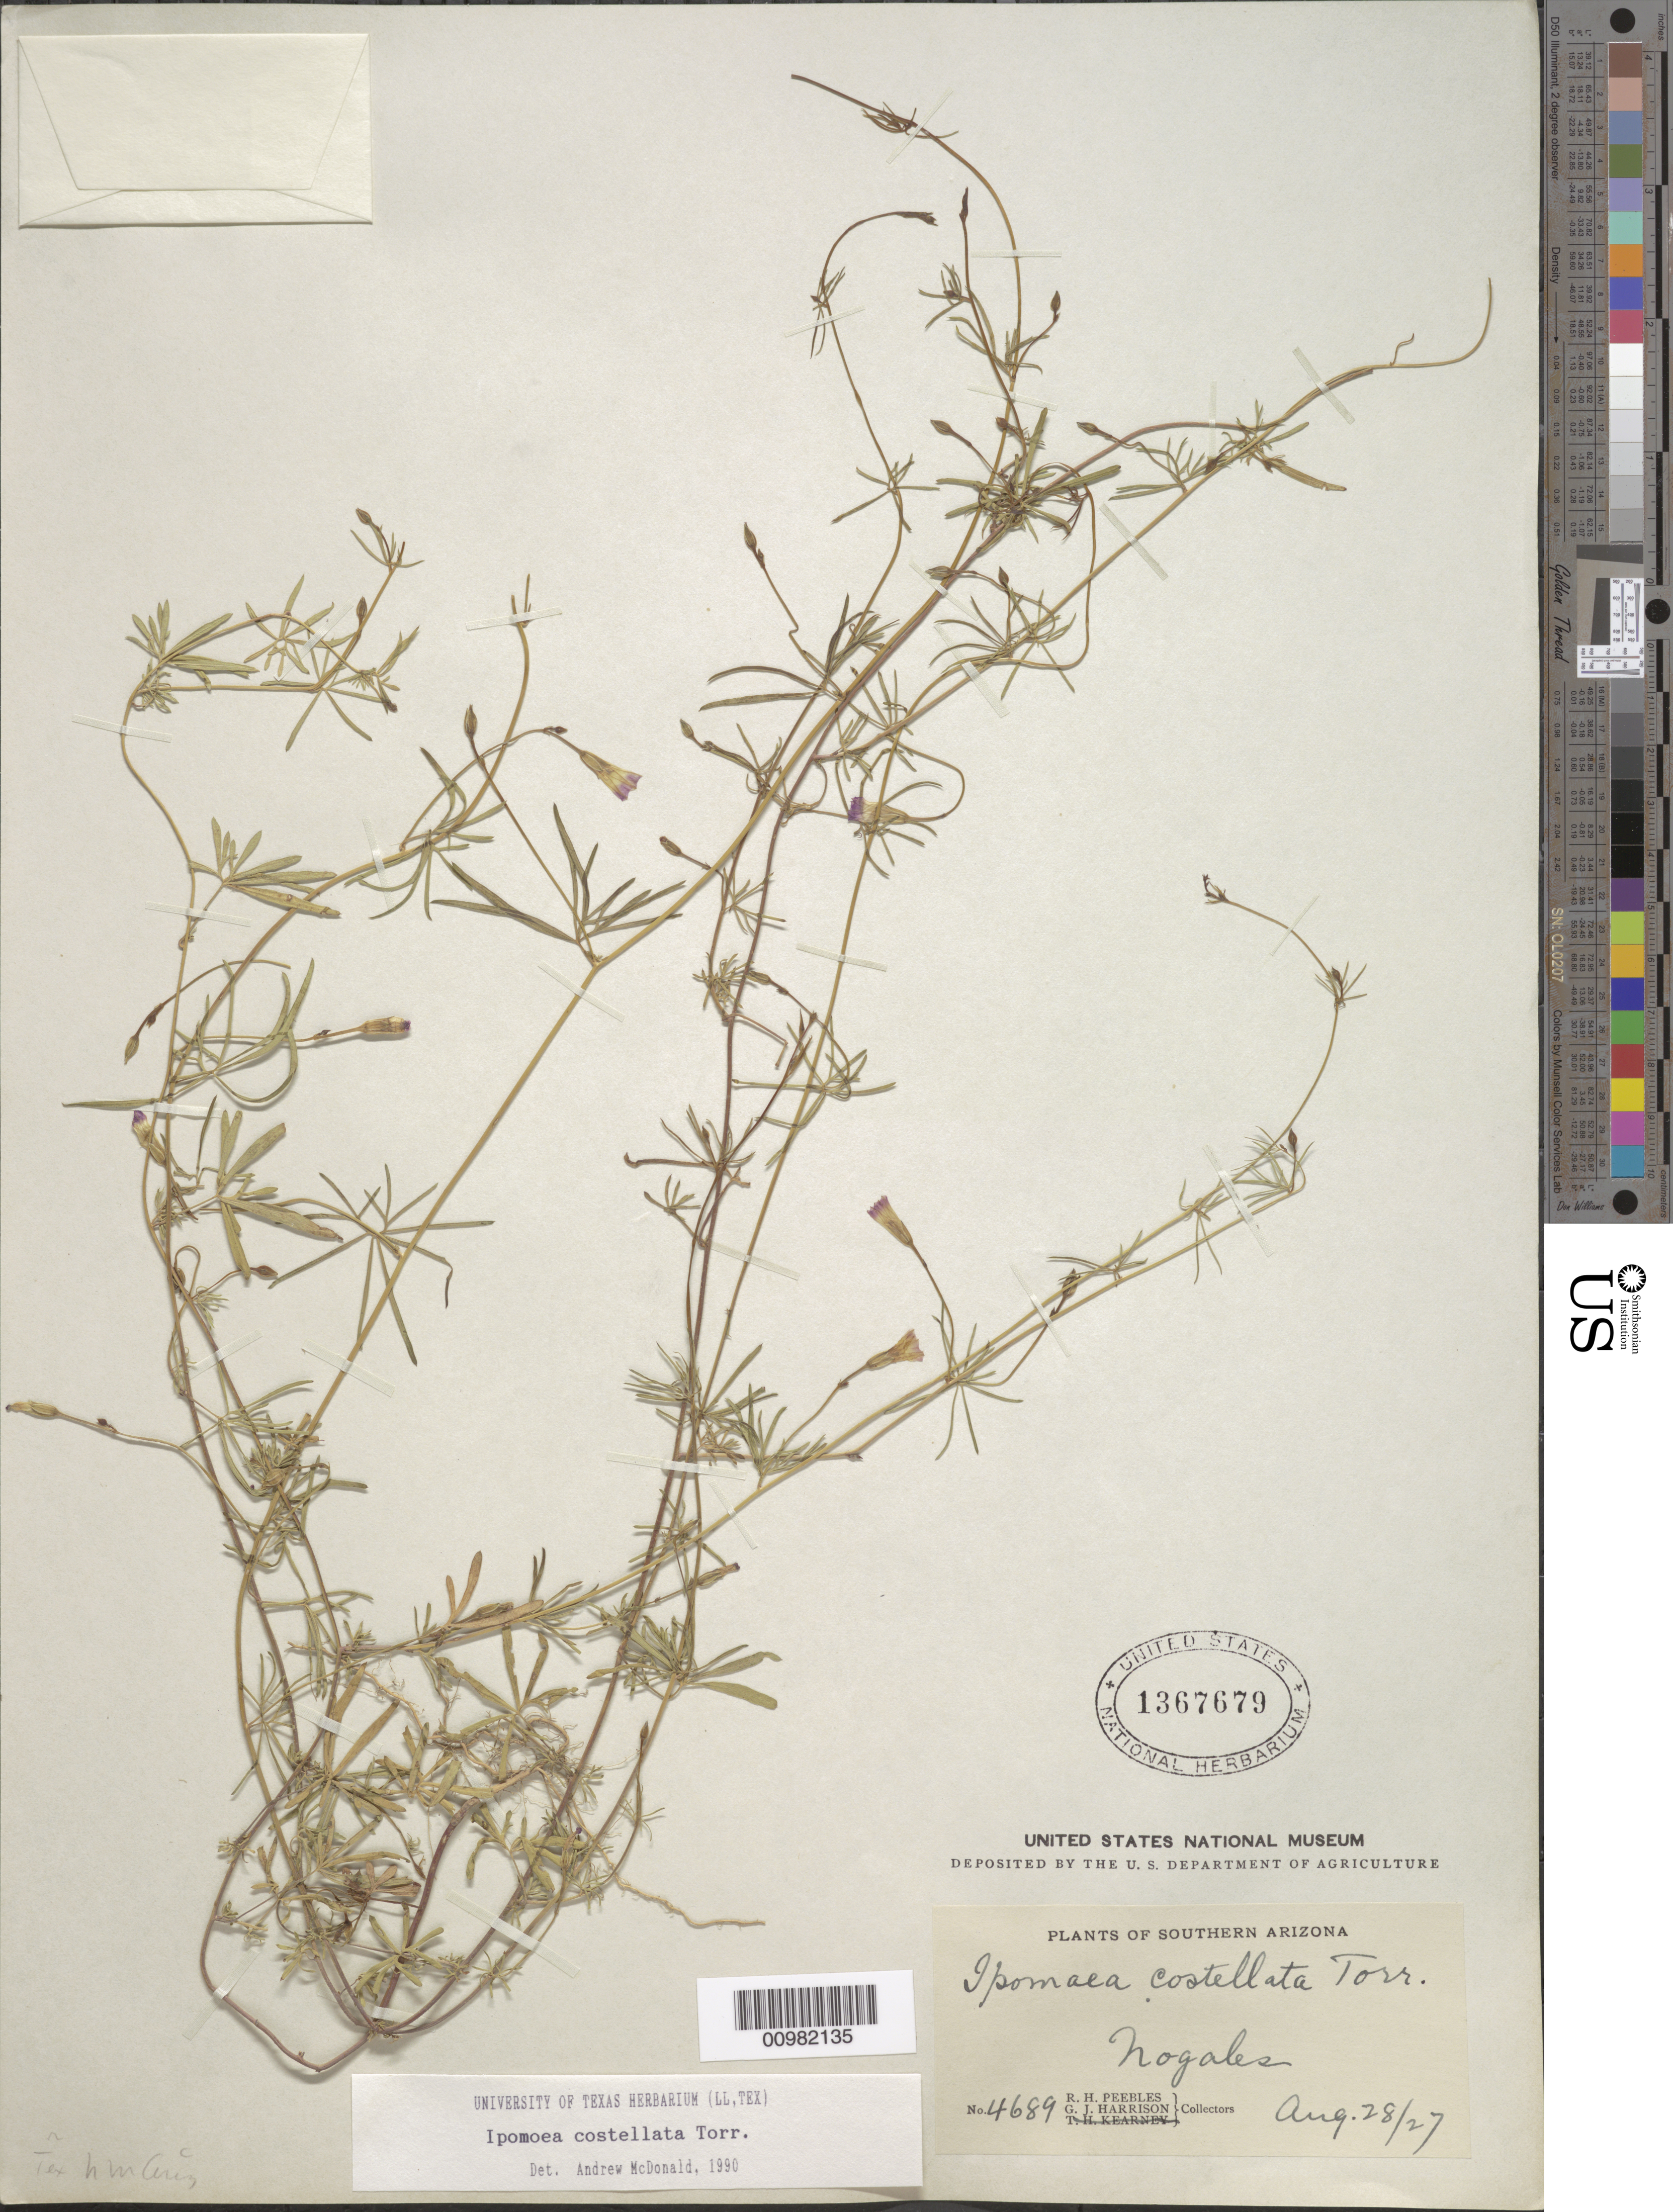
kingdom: Plantae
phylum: Tracheophyta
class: Magnoliopsida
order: Solanales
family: Convolvulaceae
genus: Ipomoea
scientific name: Ipomoea costellata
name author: Torr.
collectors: R. H. Peebles & G. J. Harrison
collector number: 4689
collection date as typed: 28 Aug 1927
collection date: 1927-08-28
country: United States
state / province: Arizona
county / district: Santa Cruz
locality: Nogales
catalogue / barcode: US 1367679